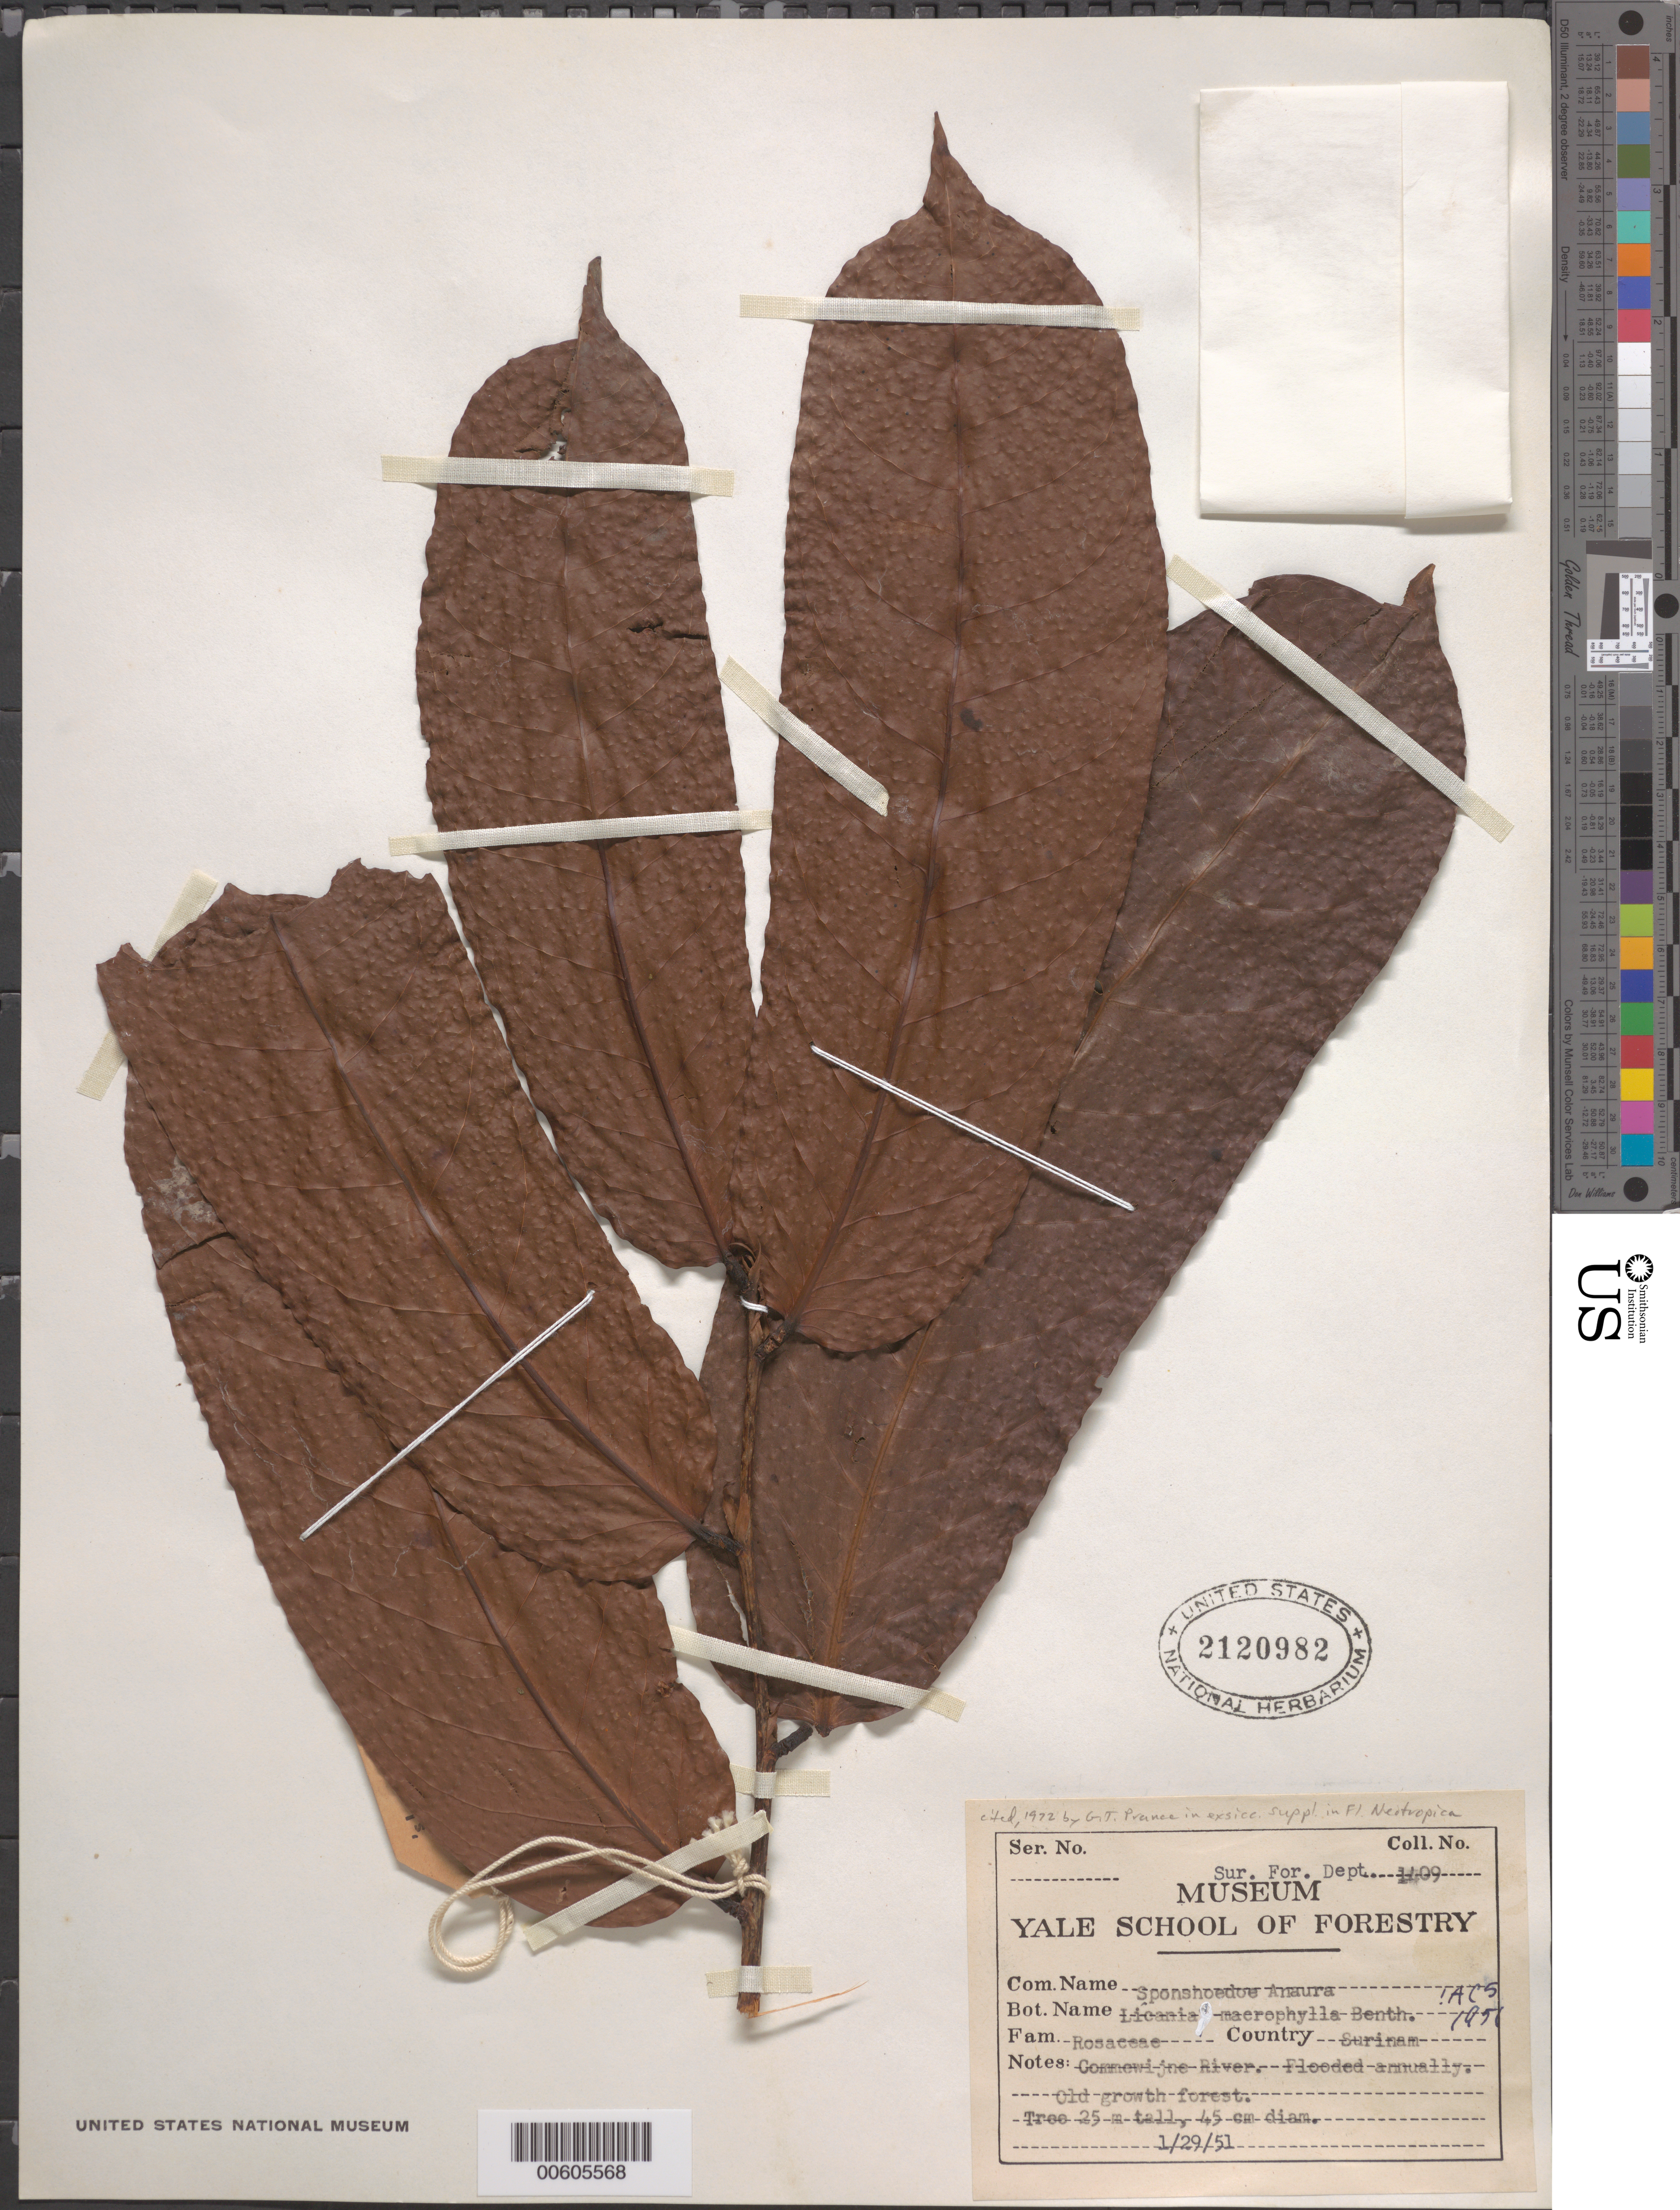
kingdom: Plantae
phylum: Tracheophyta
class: Magnoliopsida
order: Malpighiales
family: Chrysobalanaceae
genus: Hymenopus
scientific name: Hymenopus macrophyllus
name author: (Benth.) Sothers & Prance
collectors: Forestry Bureau-Surinam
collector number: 1409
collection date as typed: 29-Jan-51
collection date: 1951-01-29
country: Suriname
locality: Commewijne R.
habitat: Flooded annually. Old growth forest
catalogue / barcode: US 2120982